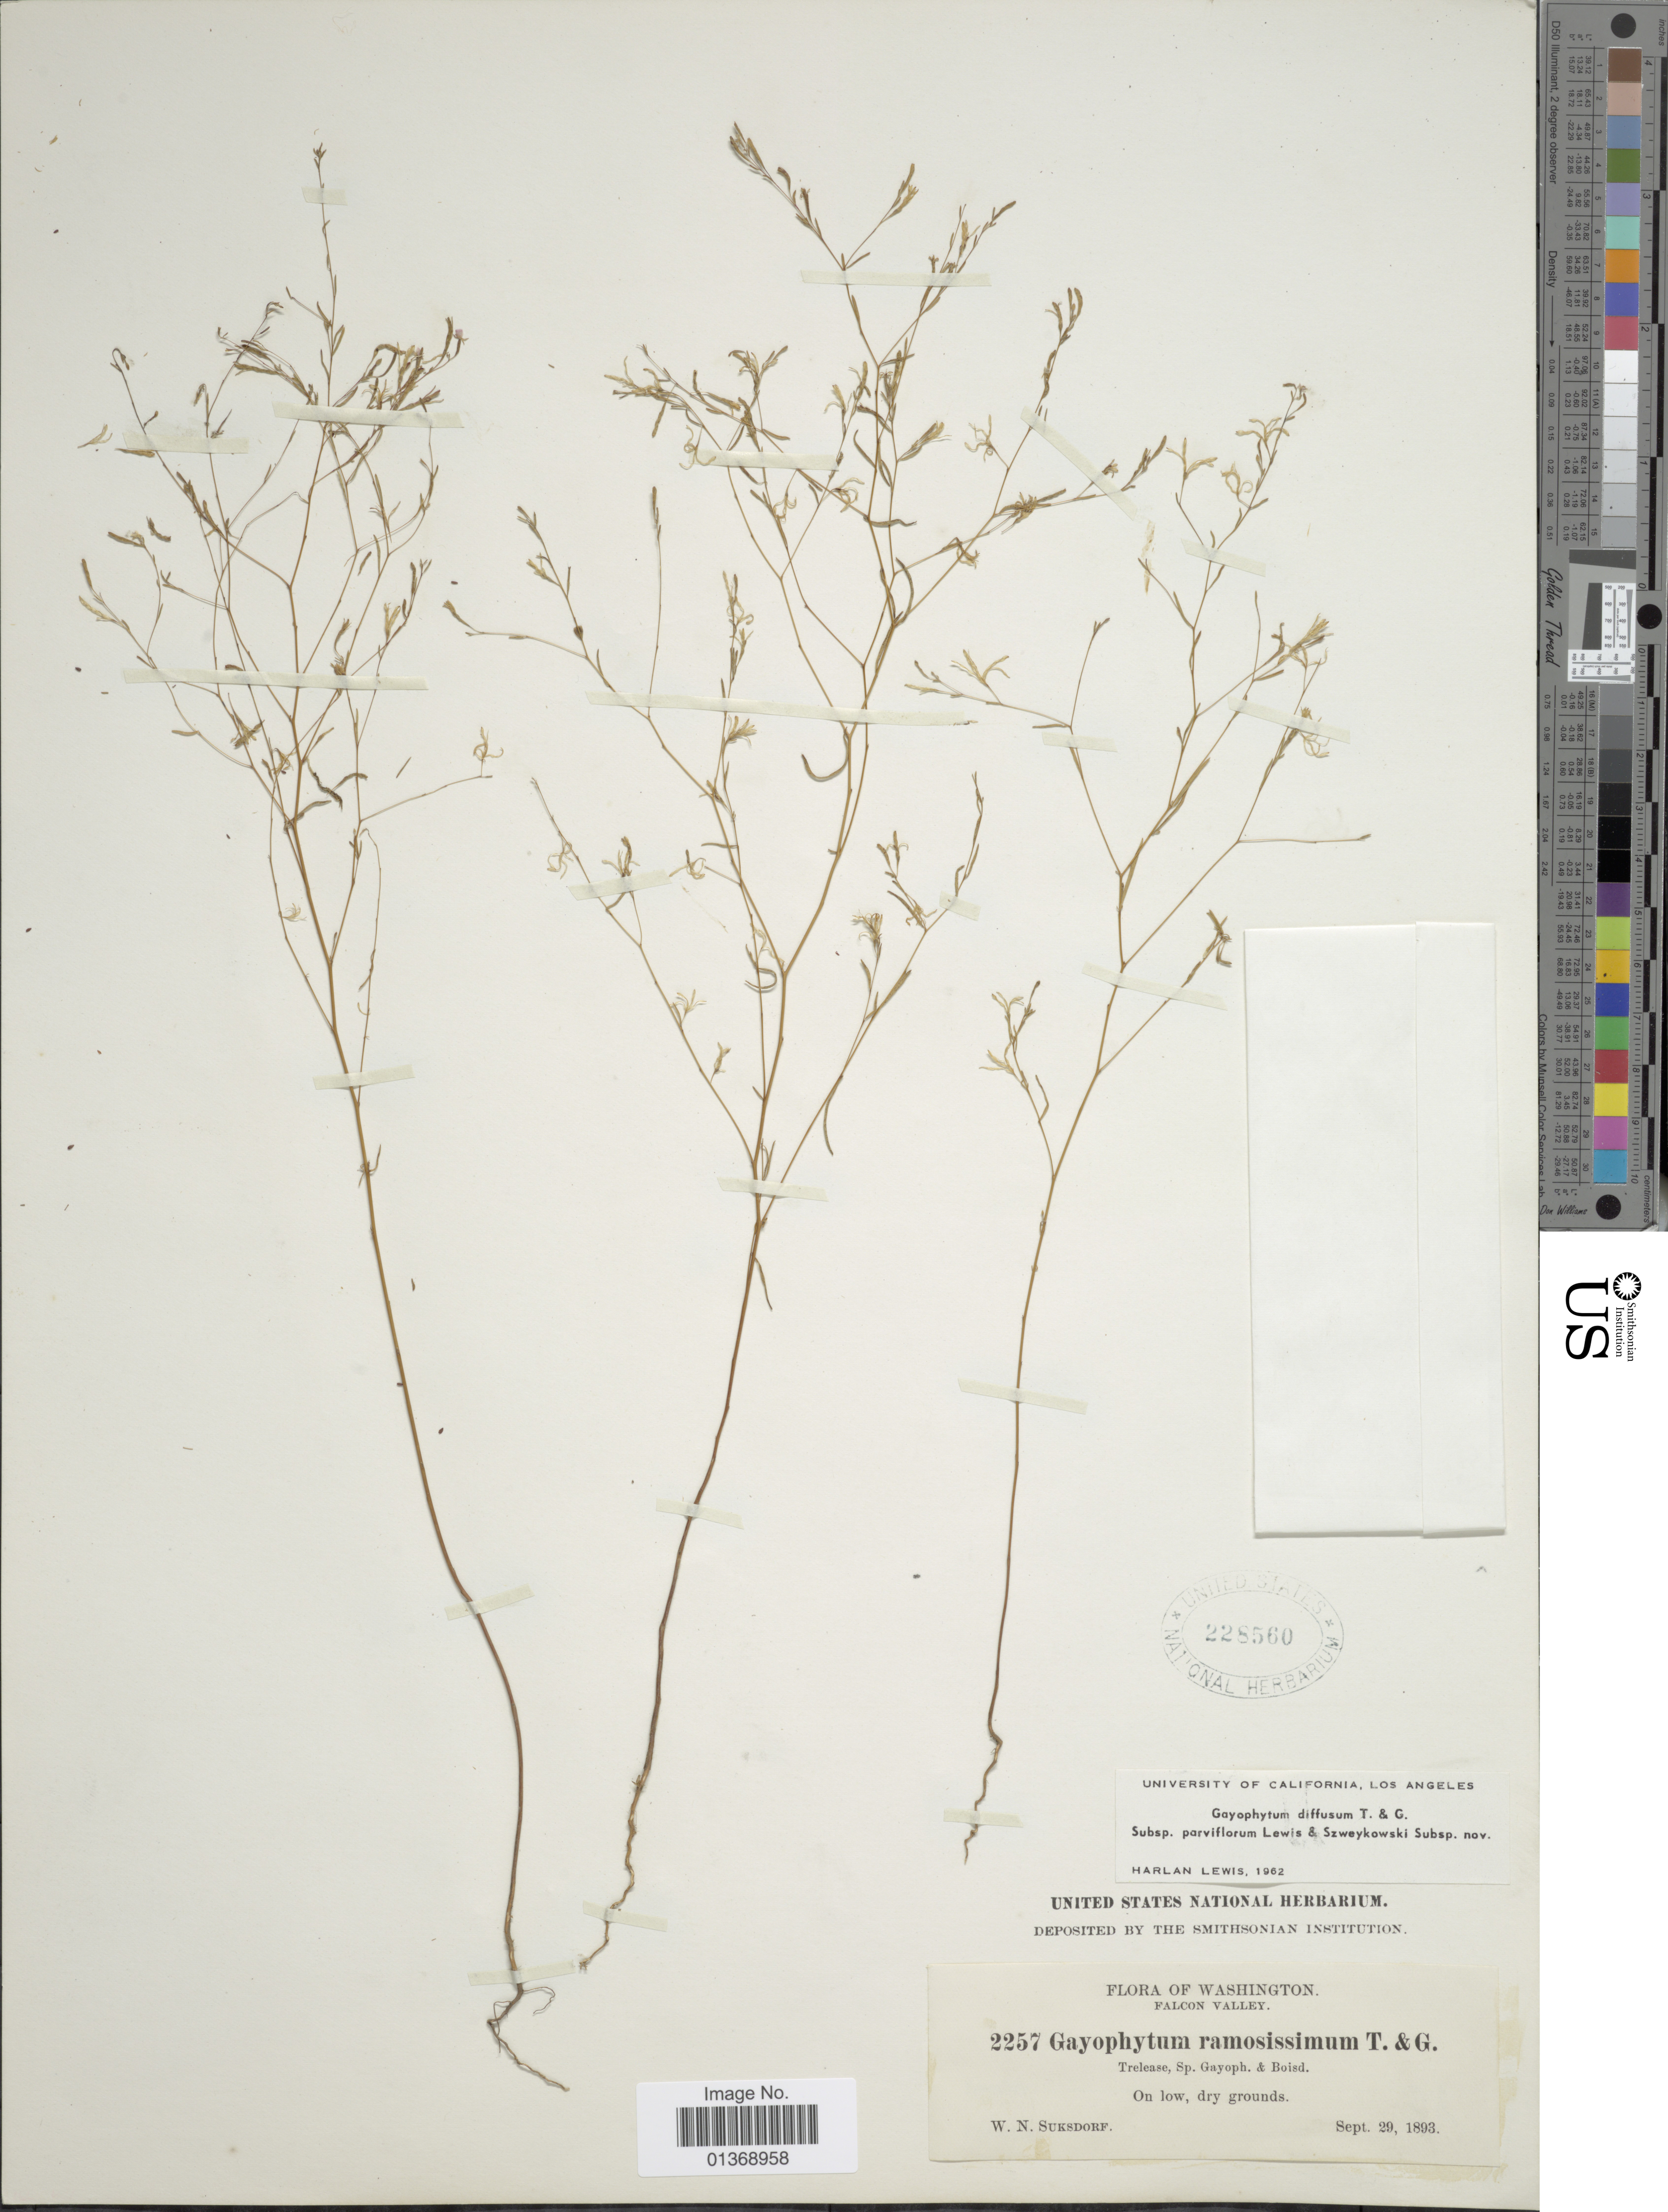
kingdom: Plantae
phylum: Tracheophyta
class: Magnoliopsida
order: Myrtales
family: Onagraceae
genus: Gayophytum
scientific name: Gayophytum diffusum subsp. parviflorum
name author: F. H. Lewis & Szweyk.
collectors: W. N. Suksdorf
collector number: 2257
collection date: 1893-09-29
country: United States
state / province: Washington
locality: Falcon Valley, On low, dry grounds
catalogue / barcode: US 228560